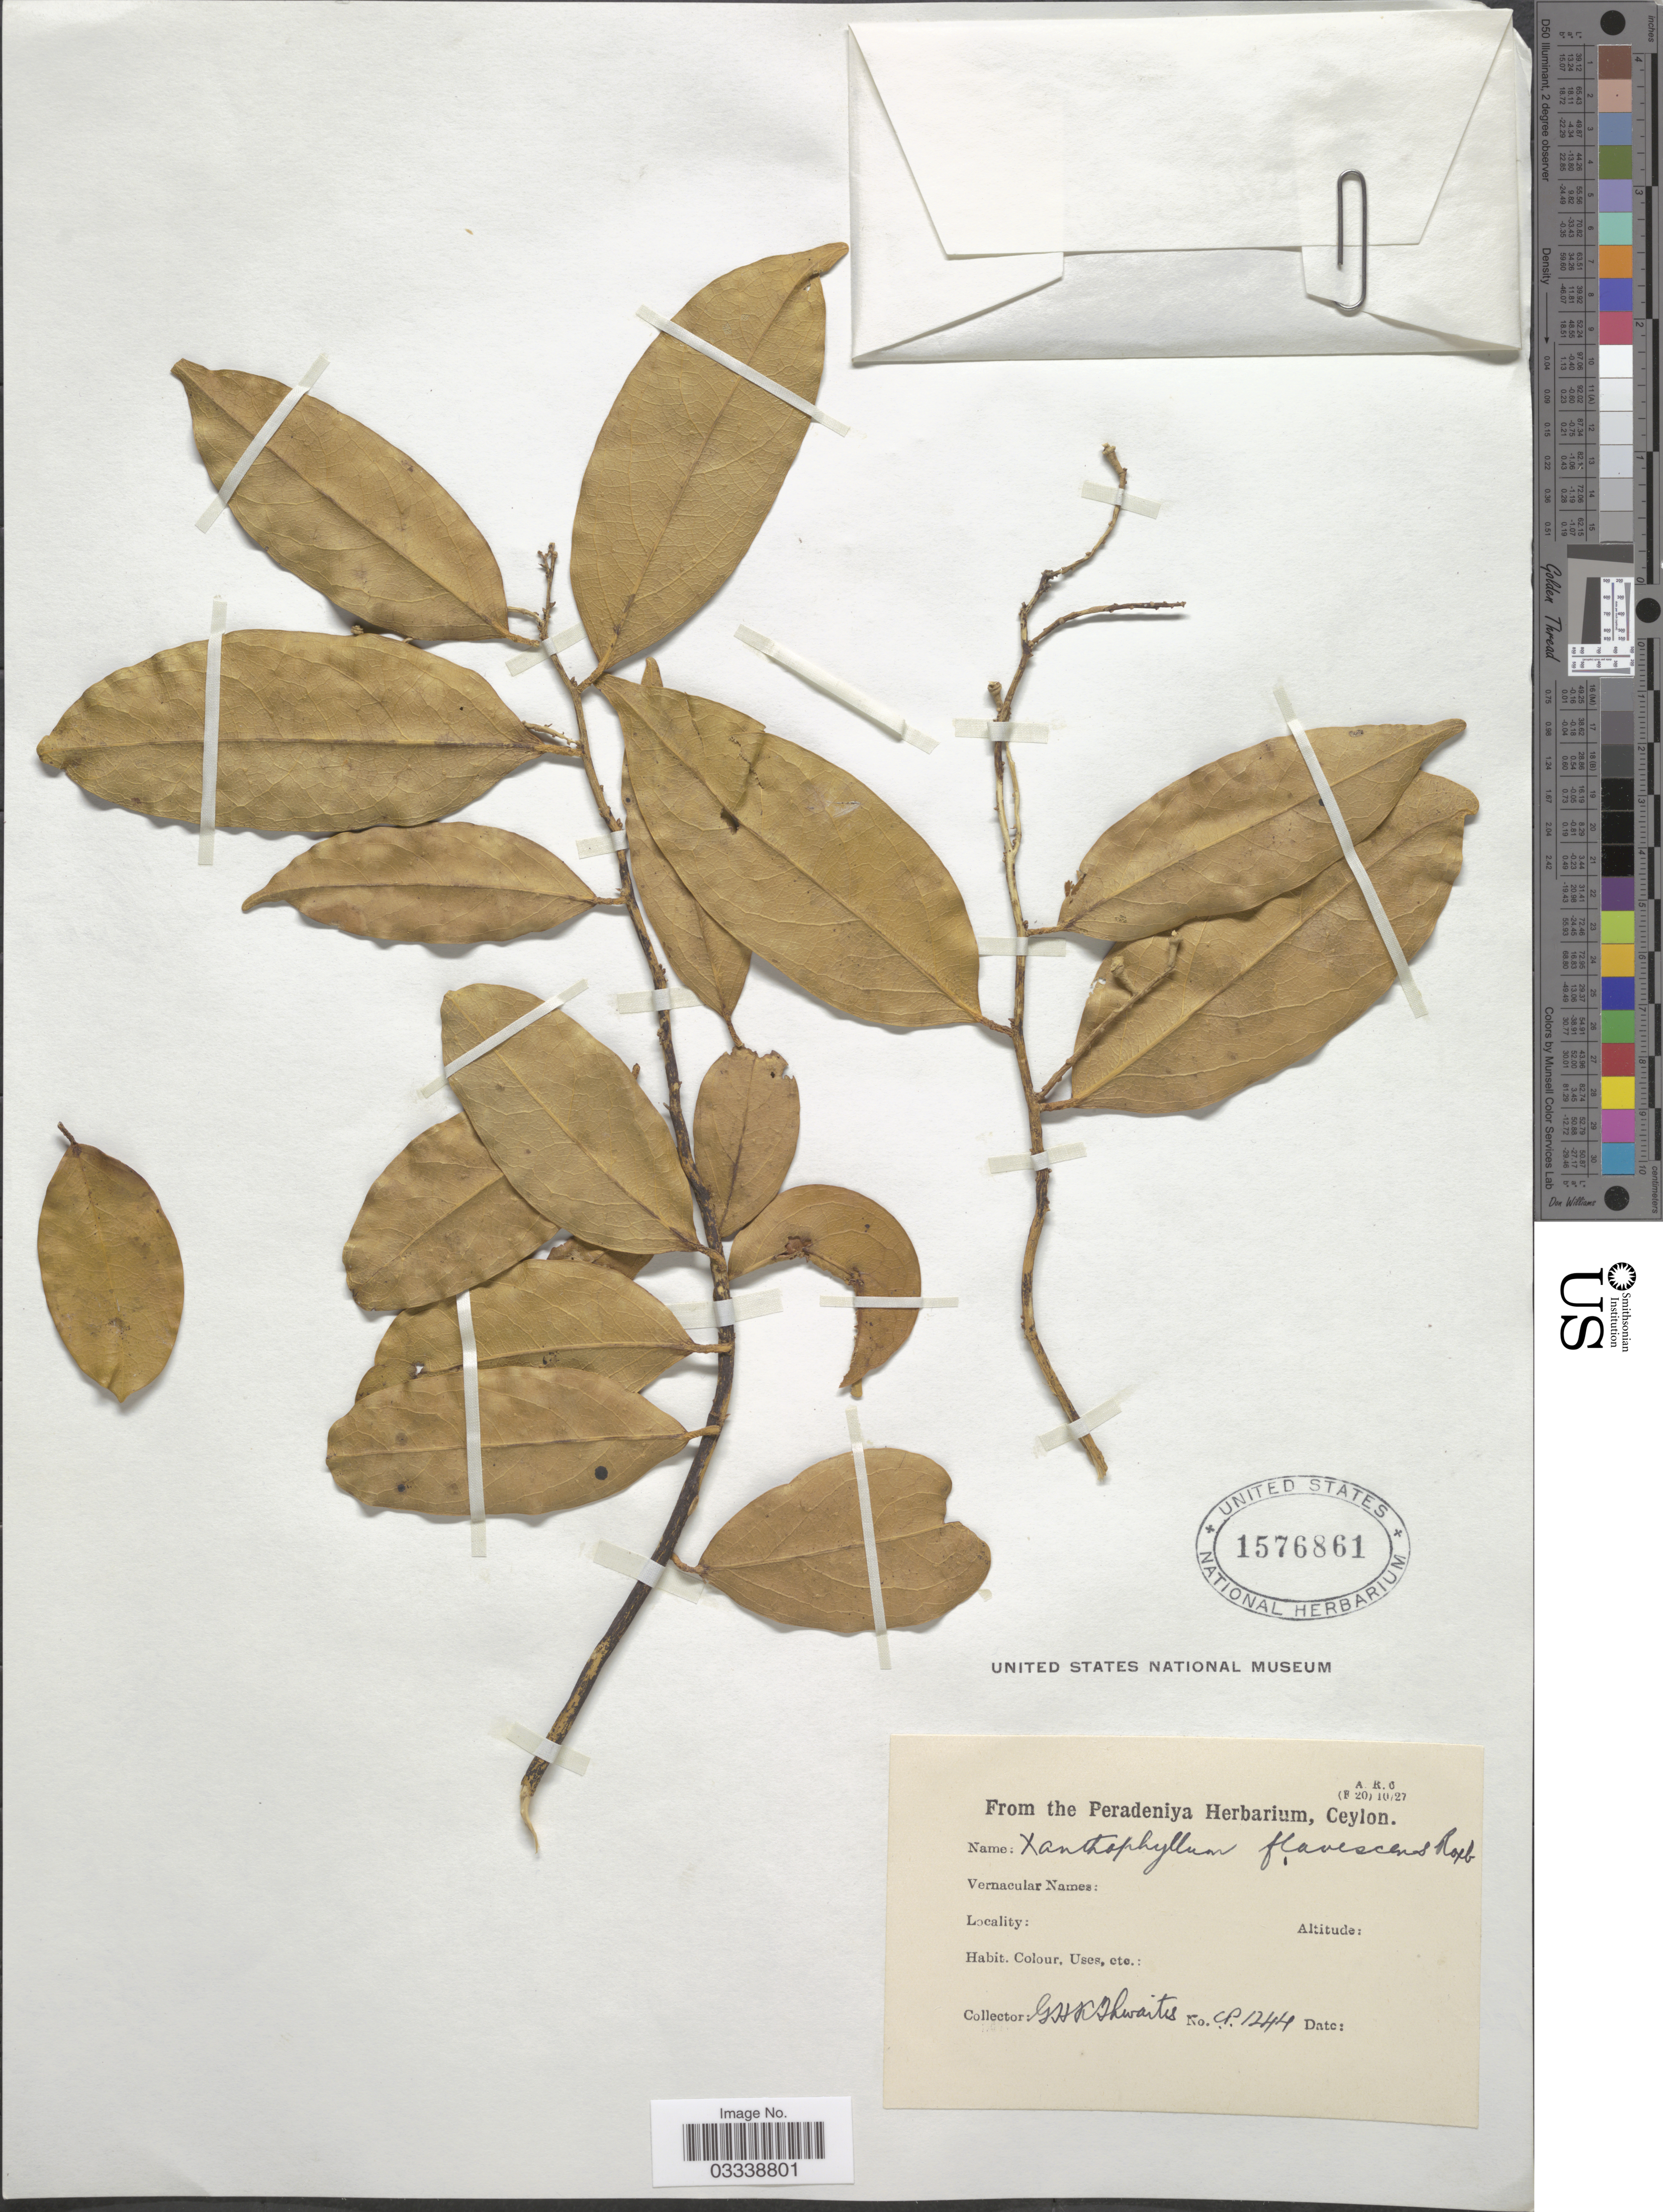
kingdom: Plantae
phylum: Tracheophyta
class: Magnoliopsida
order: Fabales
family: Polygalaceae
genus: Xanthophyllum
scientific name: Xanthophyllum flavescens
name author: Roxb.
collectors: Thwaites, G.H.K. (herbarium)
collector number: C.P.1244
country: Sri Lanka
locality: Ceylon.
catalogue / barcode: US 1576861